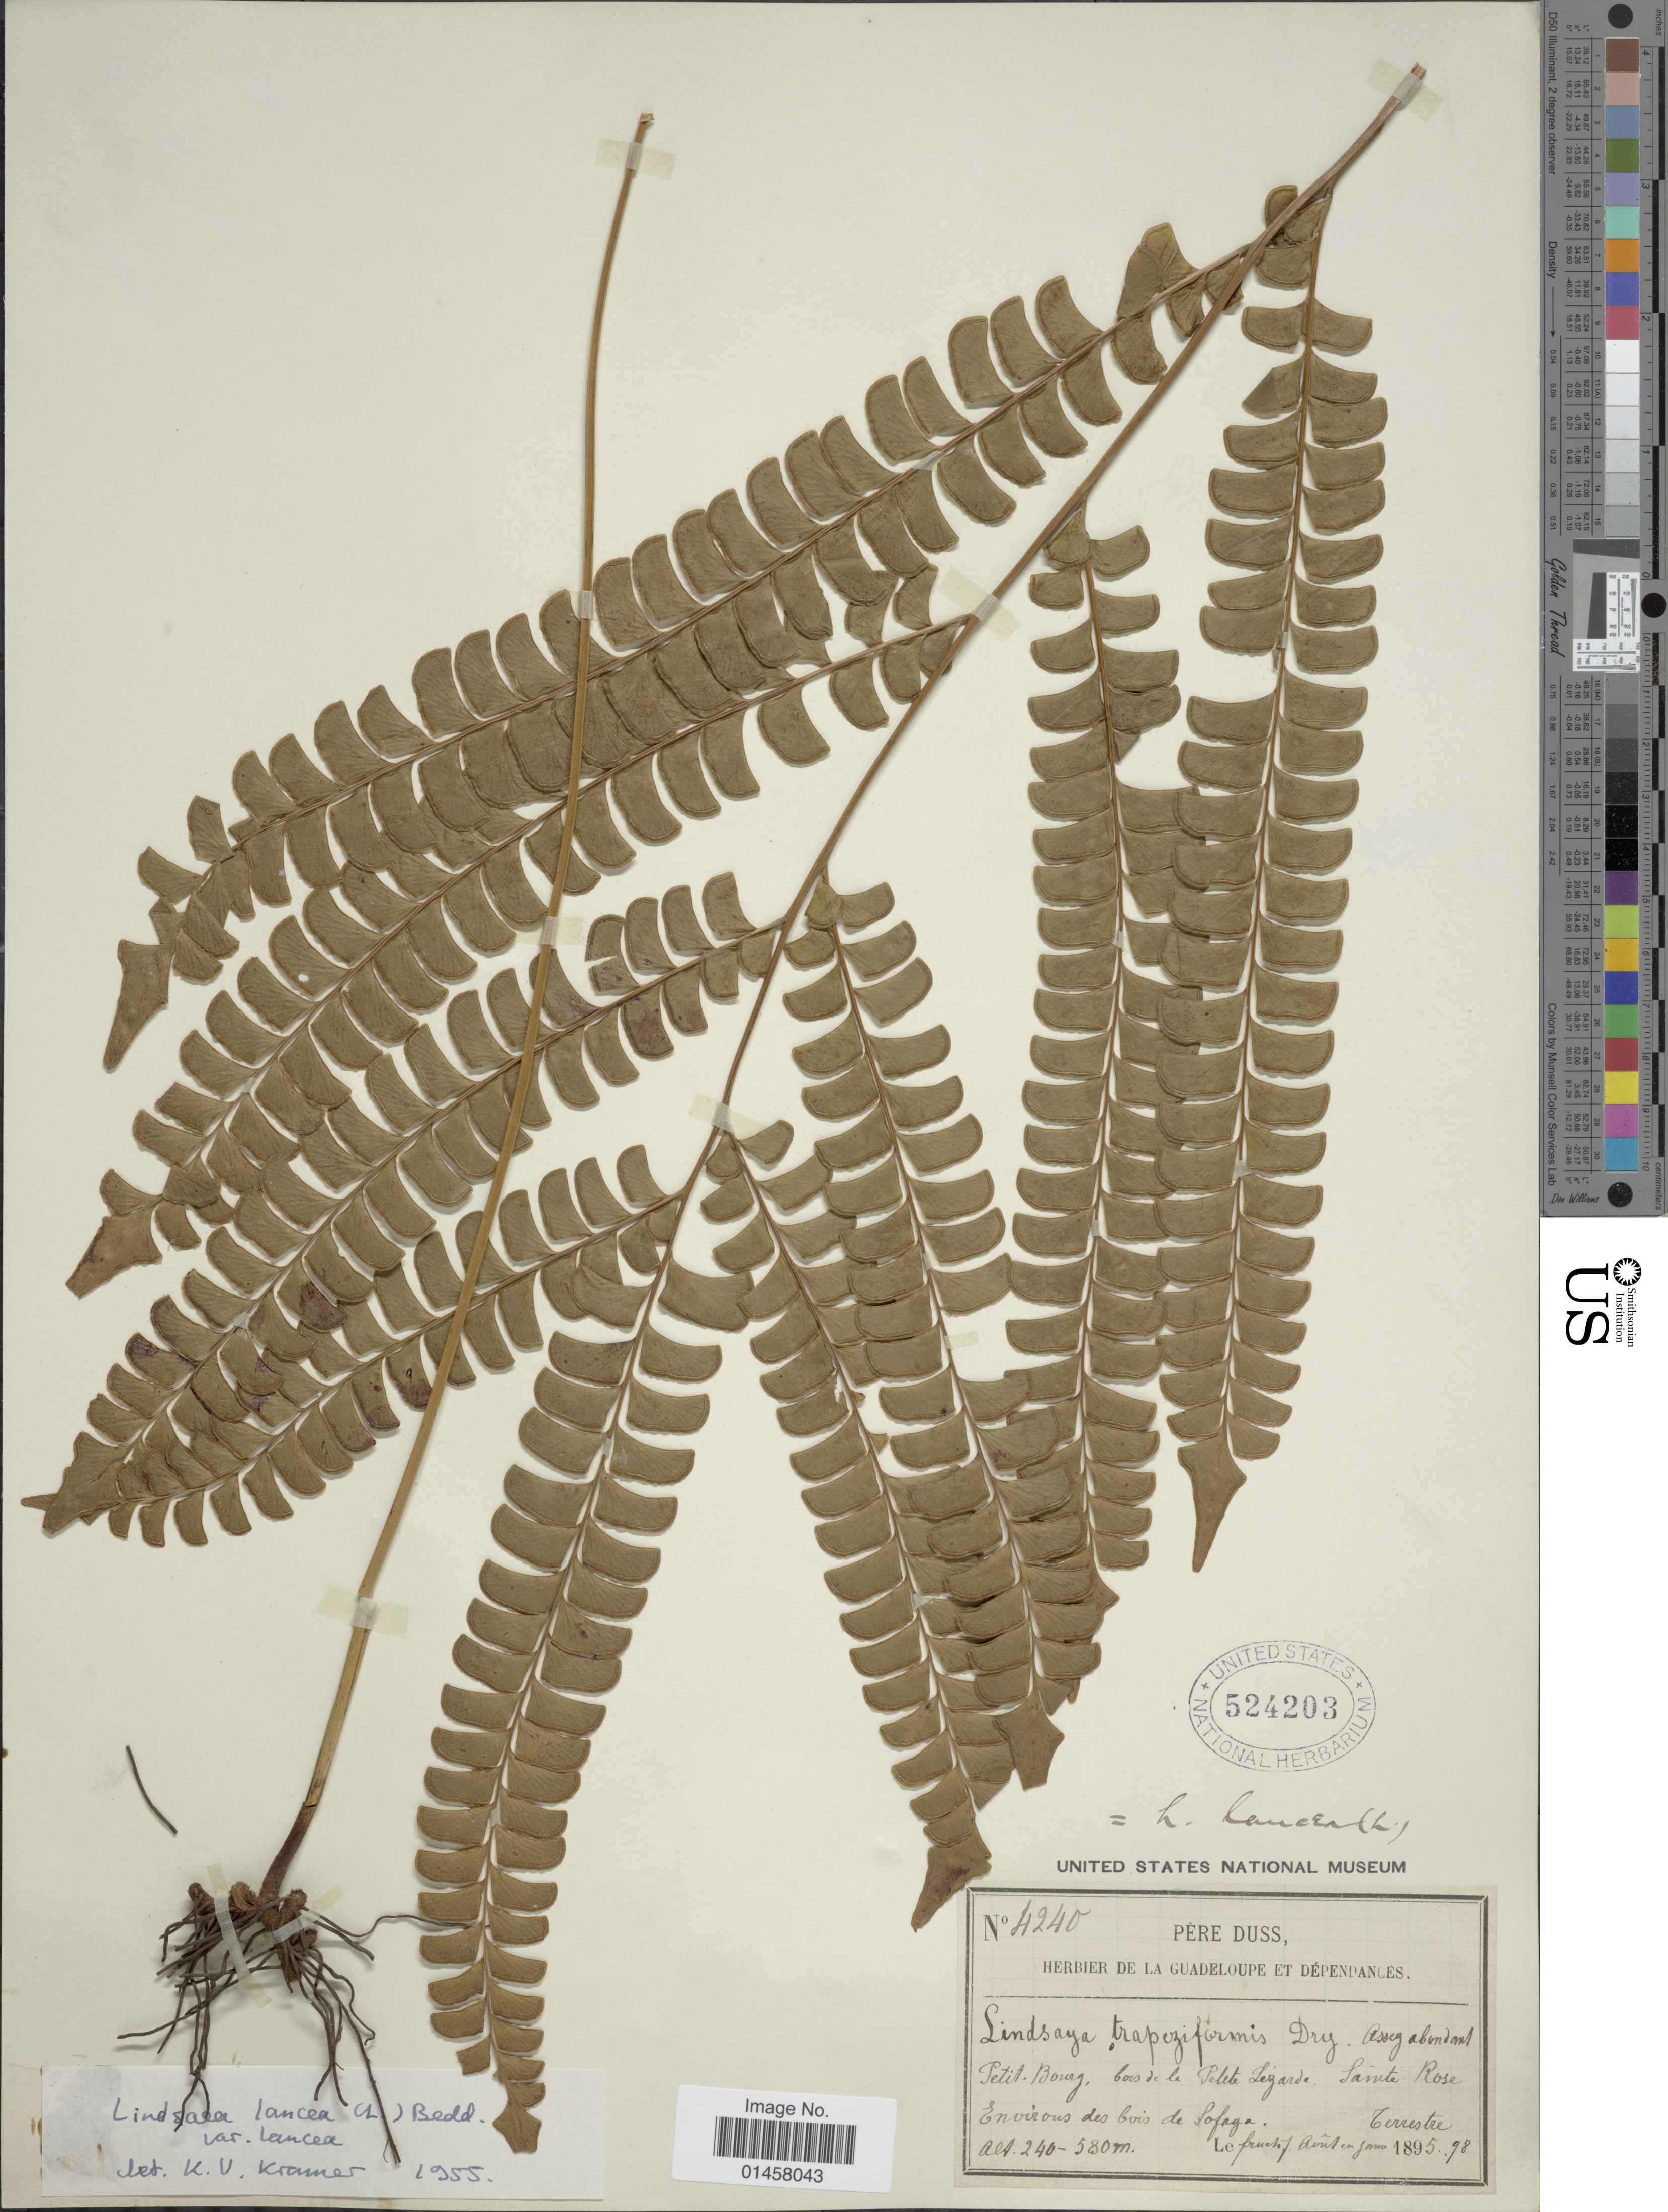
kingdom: Plantae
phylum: Tracheophyta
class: Polypodiopsida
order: Polypodiales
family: Lindsaeaceae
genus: Lindsaea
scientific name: Lindsaea lancea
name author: (L.) Bedd.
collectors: Père Duss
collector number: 4240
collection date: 1895-08-07/1898-06-07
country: Guadeloupe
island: Basse-Terre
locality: Petit Bourg, bois de la Petite Lézarde, Sainte Rose, environs des bois de Sofaya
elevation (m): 240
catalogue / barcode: US 524203